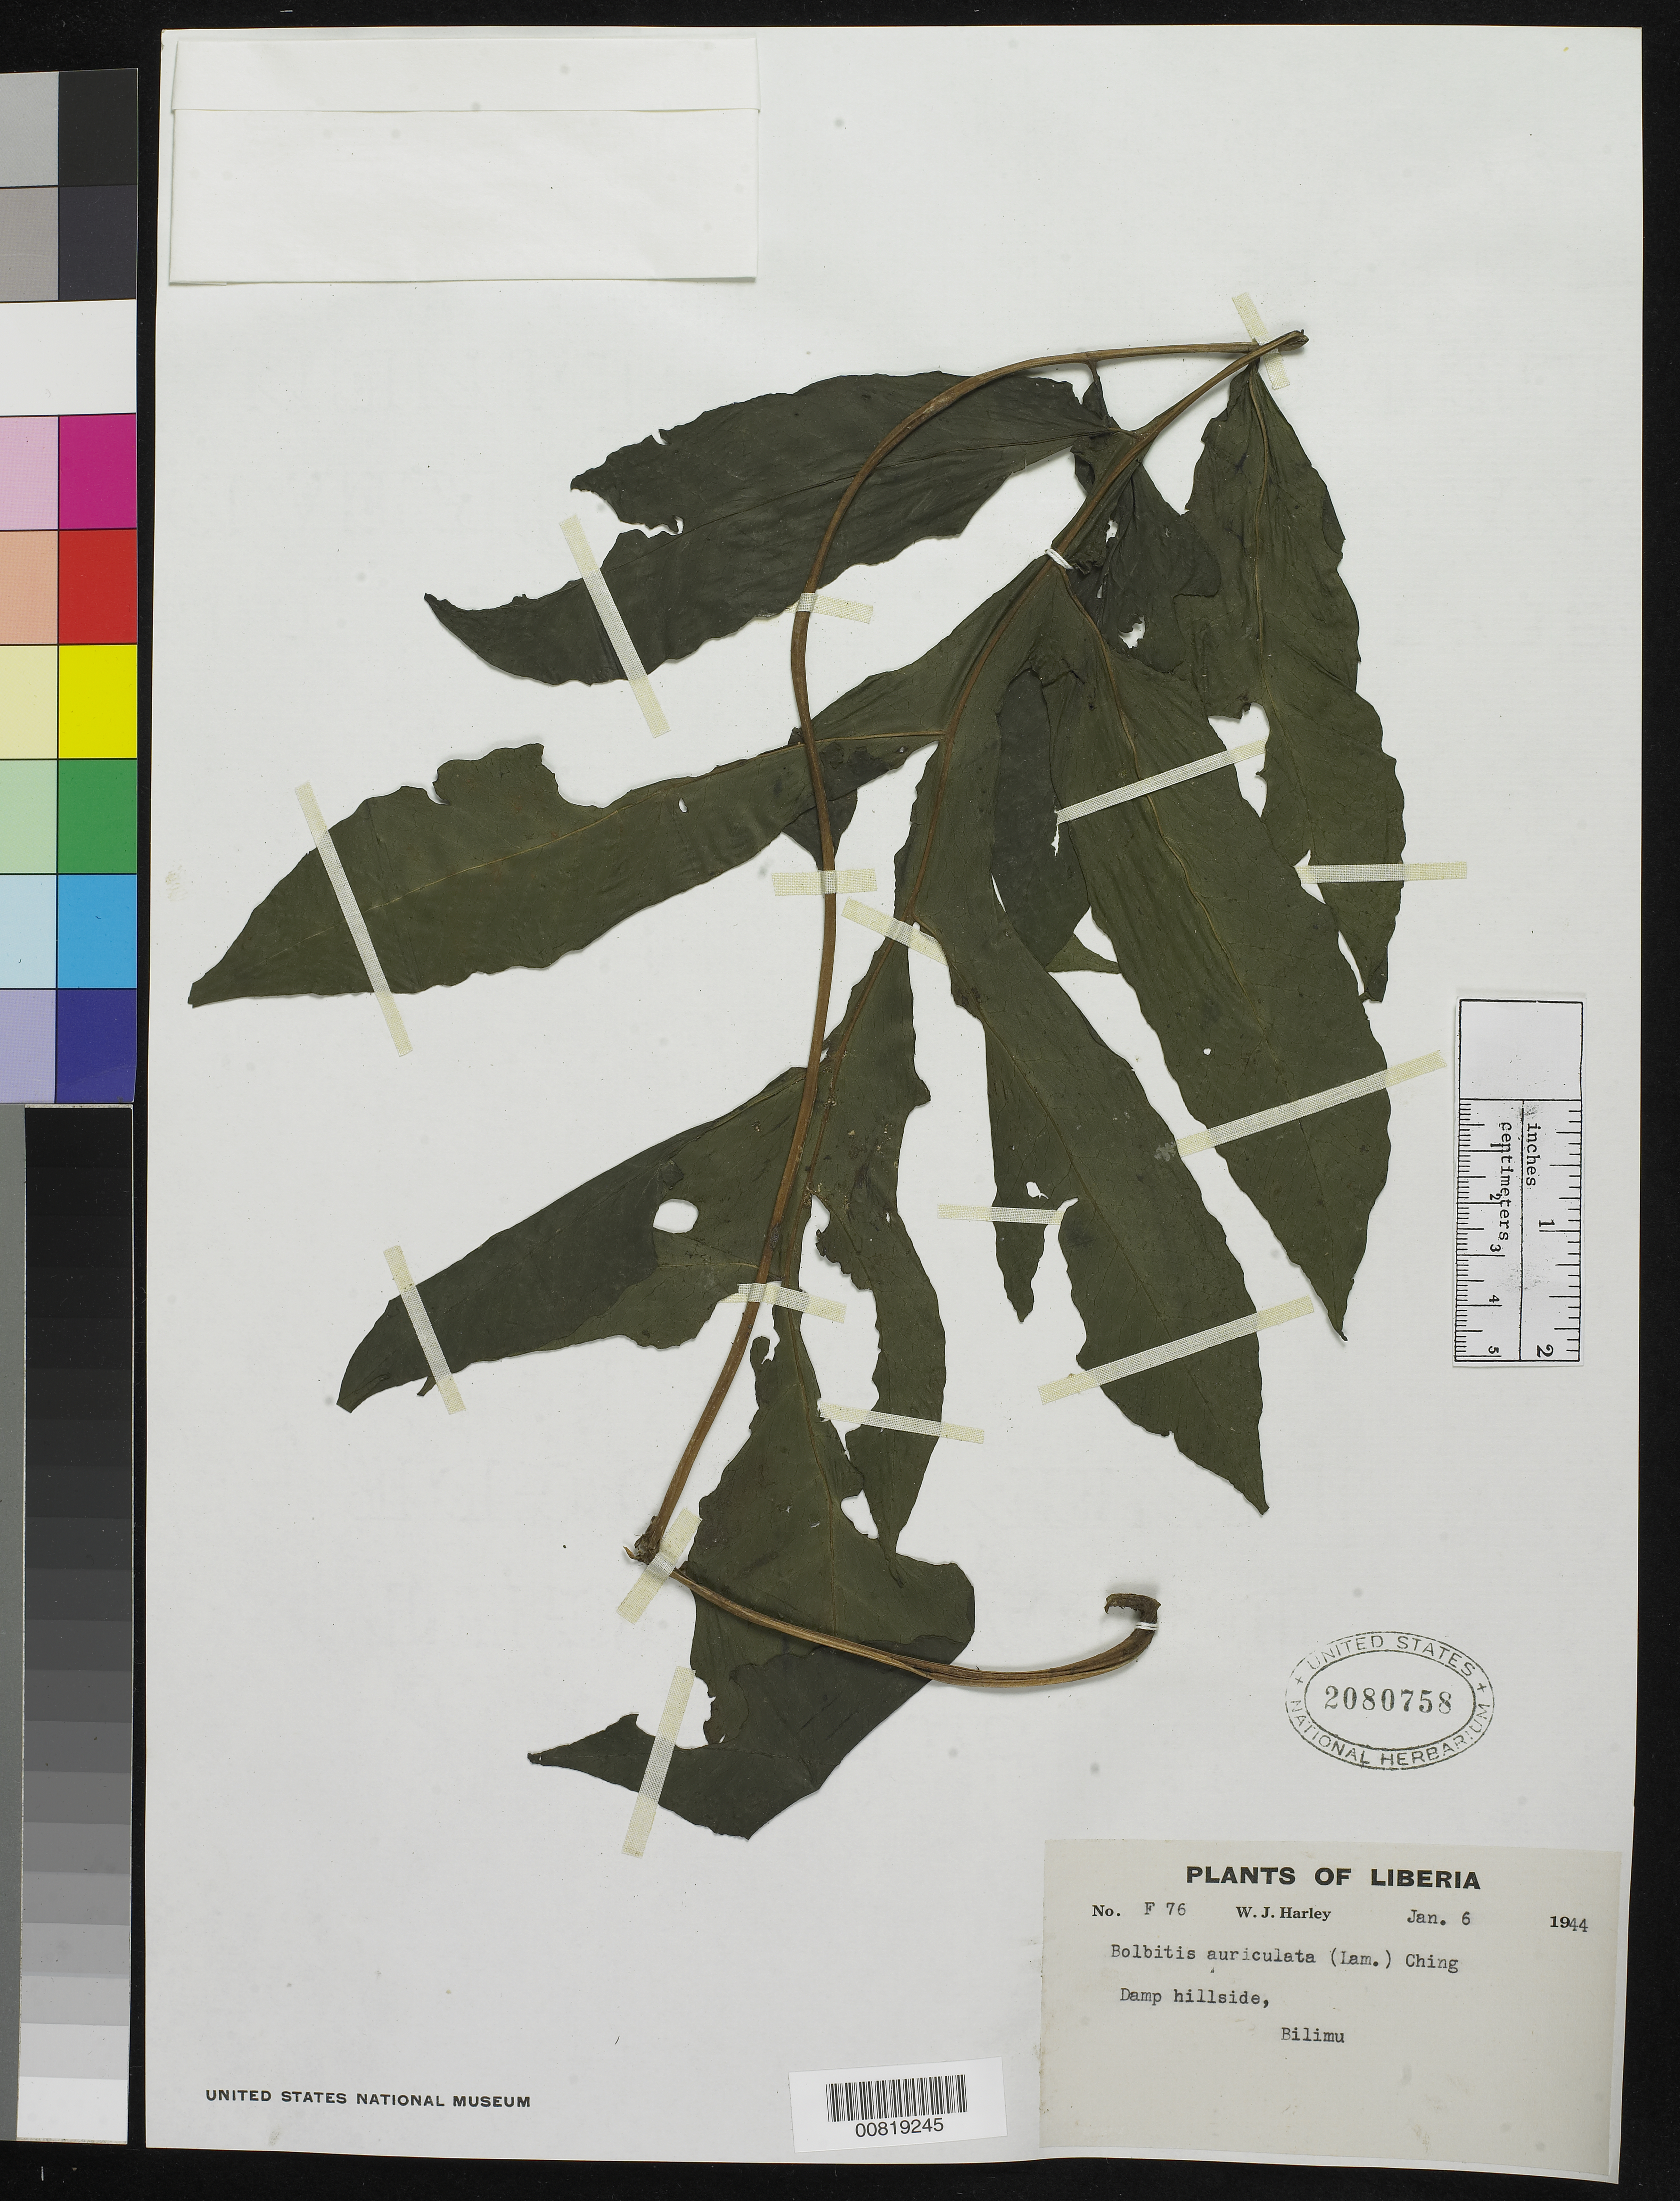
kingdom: Plantae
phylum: Tracheophyta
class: Polypodiopsida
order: Polypodiales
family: Dryopteridaceae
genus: Bolbitis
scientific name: Bolbitis auriculata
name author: (Lam.) Alston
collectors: W. Harley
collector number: F 76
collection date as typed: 6 Jan 1944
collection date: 1944-01-06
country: Liberia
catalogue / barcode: US 2080758